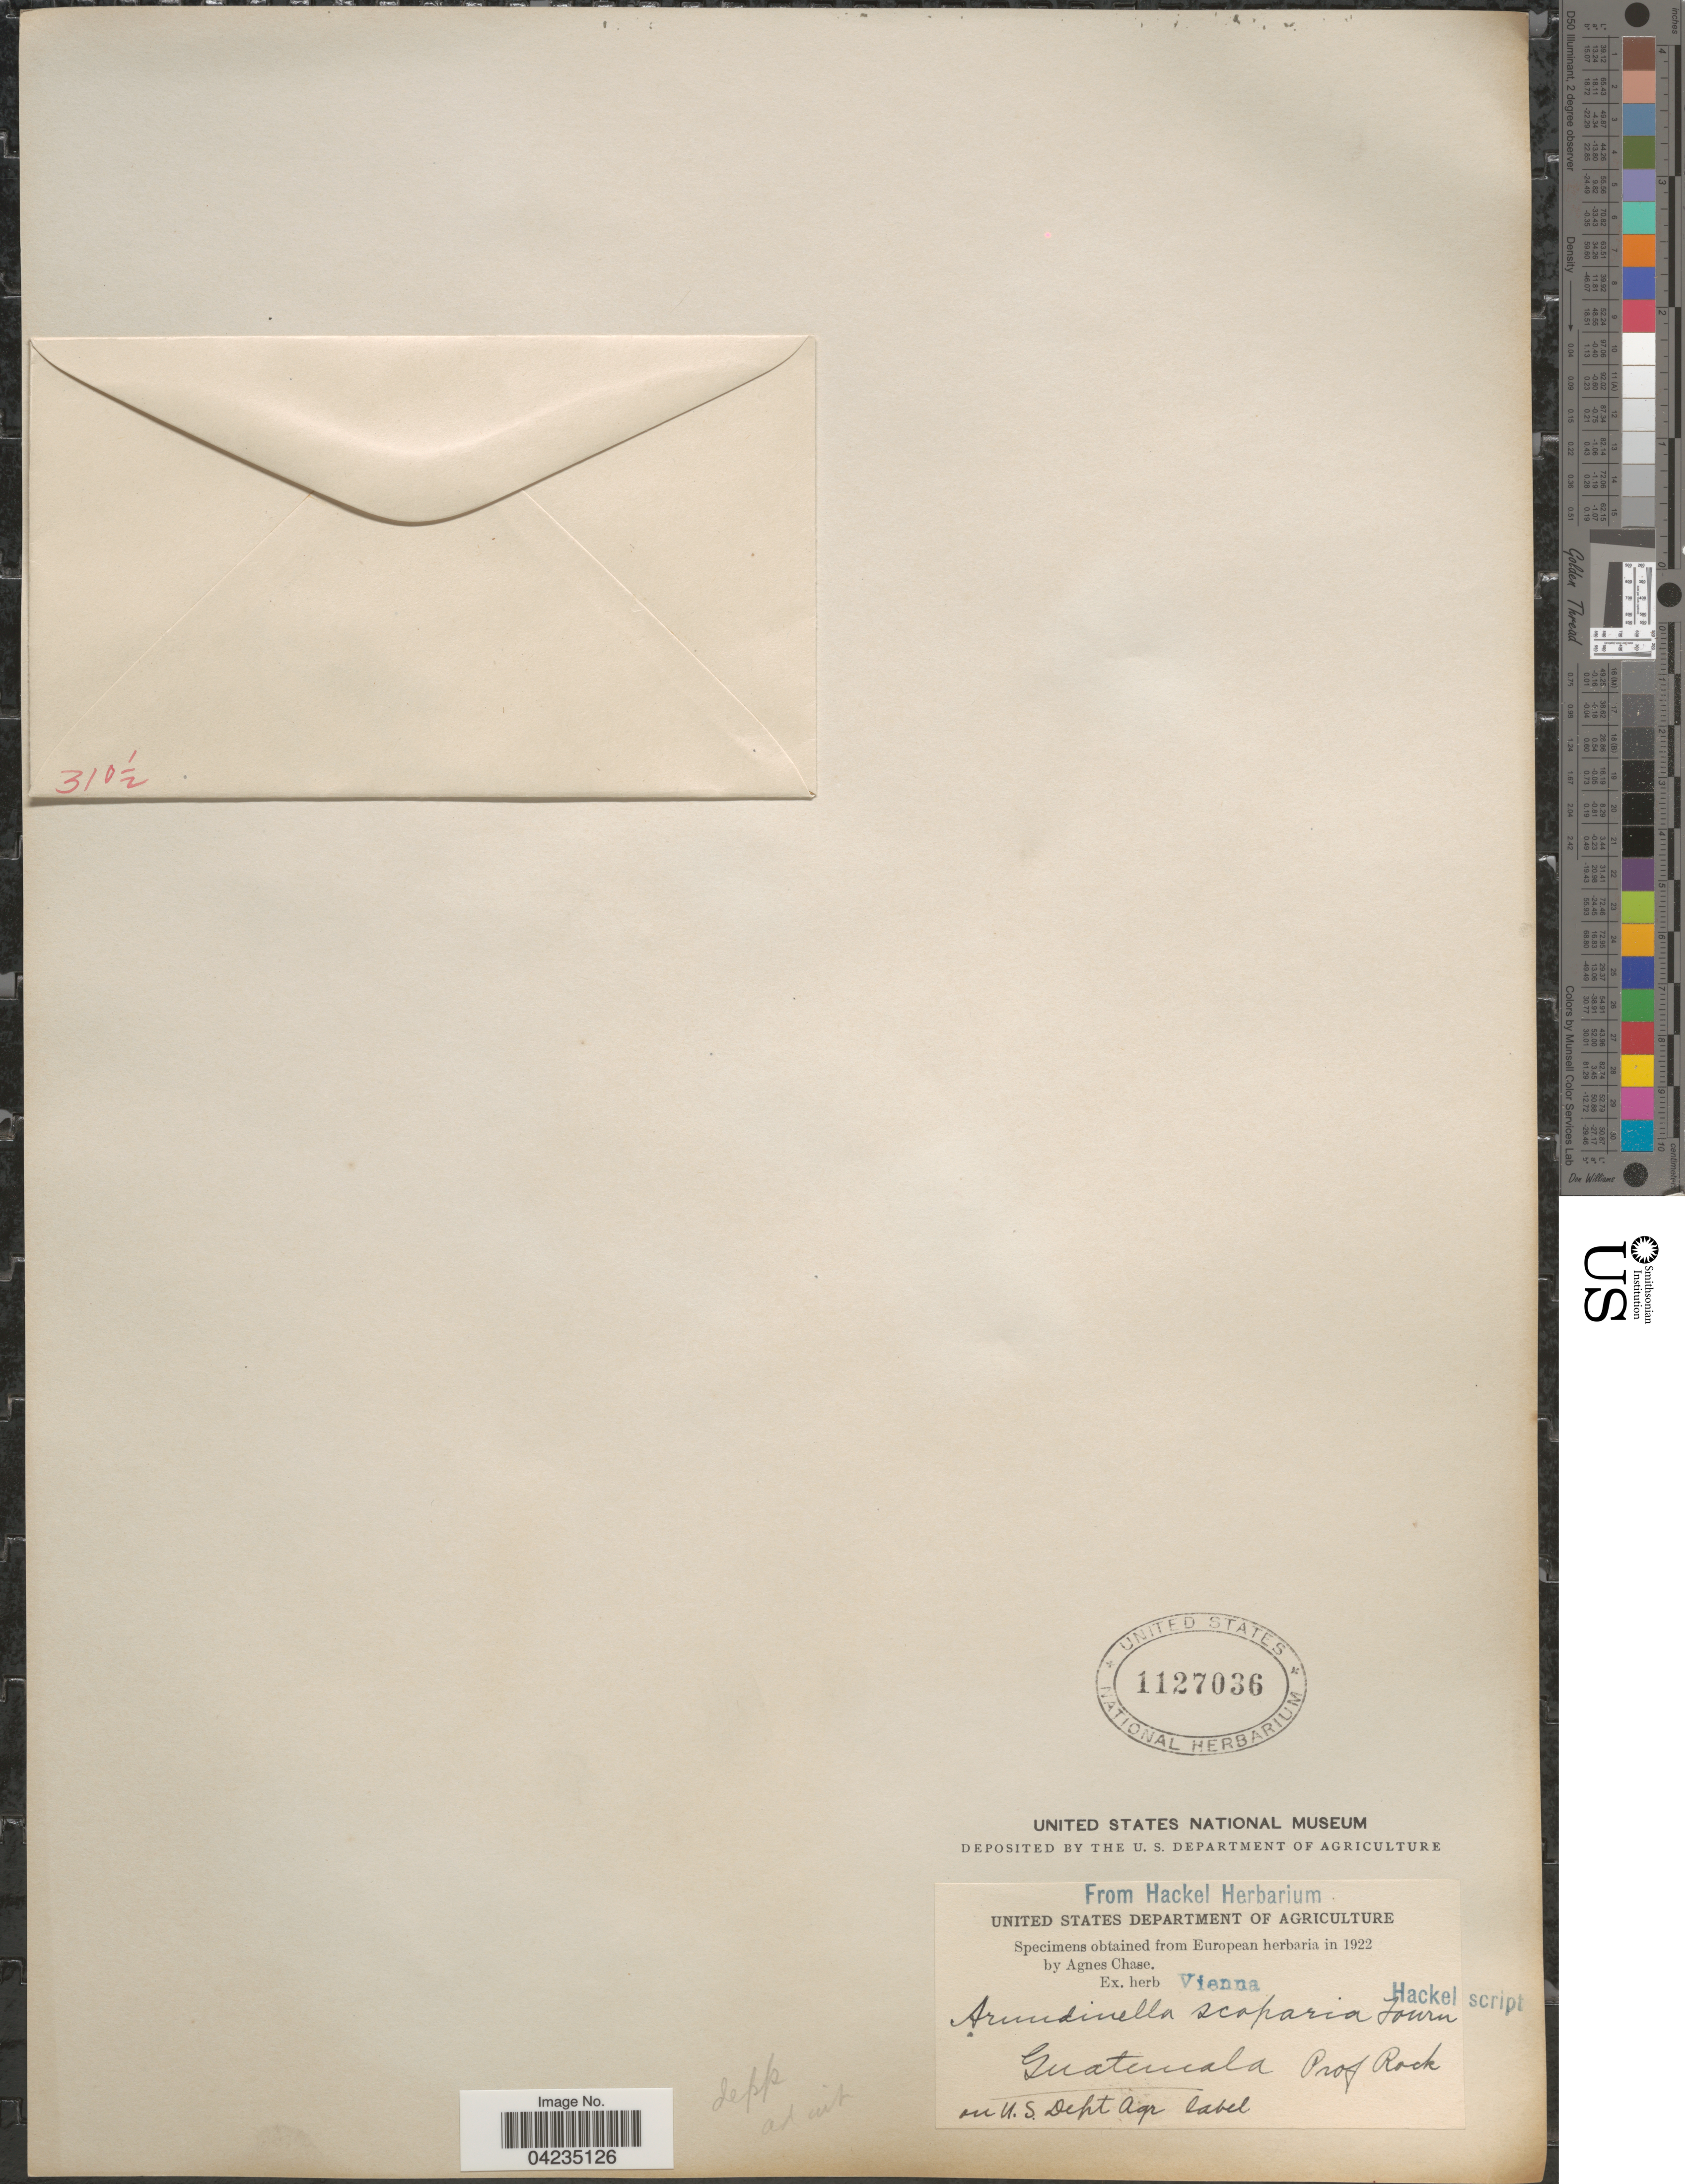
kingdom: Plantae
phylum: Tracheophyta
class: Liliopsida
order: Poales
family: Poaceae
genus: Arundinella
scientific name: Arundinella deppeana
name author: Nees ex Steud.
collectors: Rock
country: Guatemala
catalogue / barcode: US 1127036